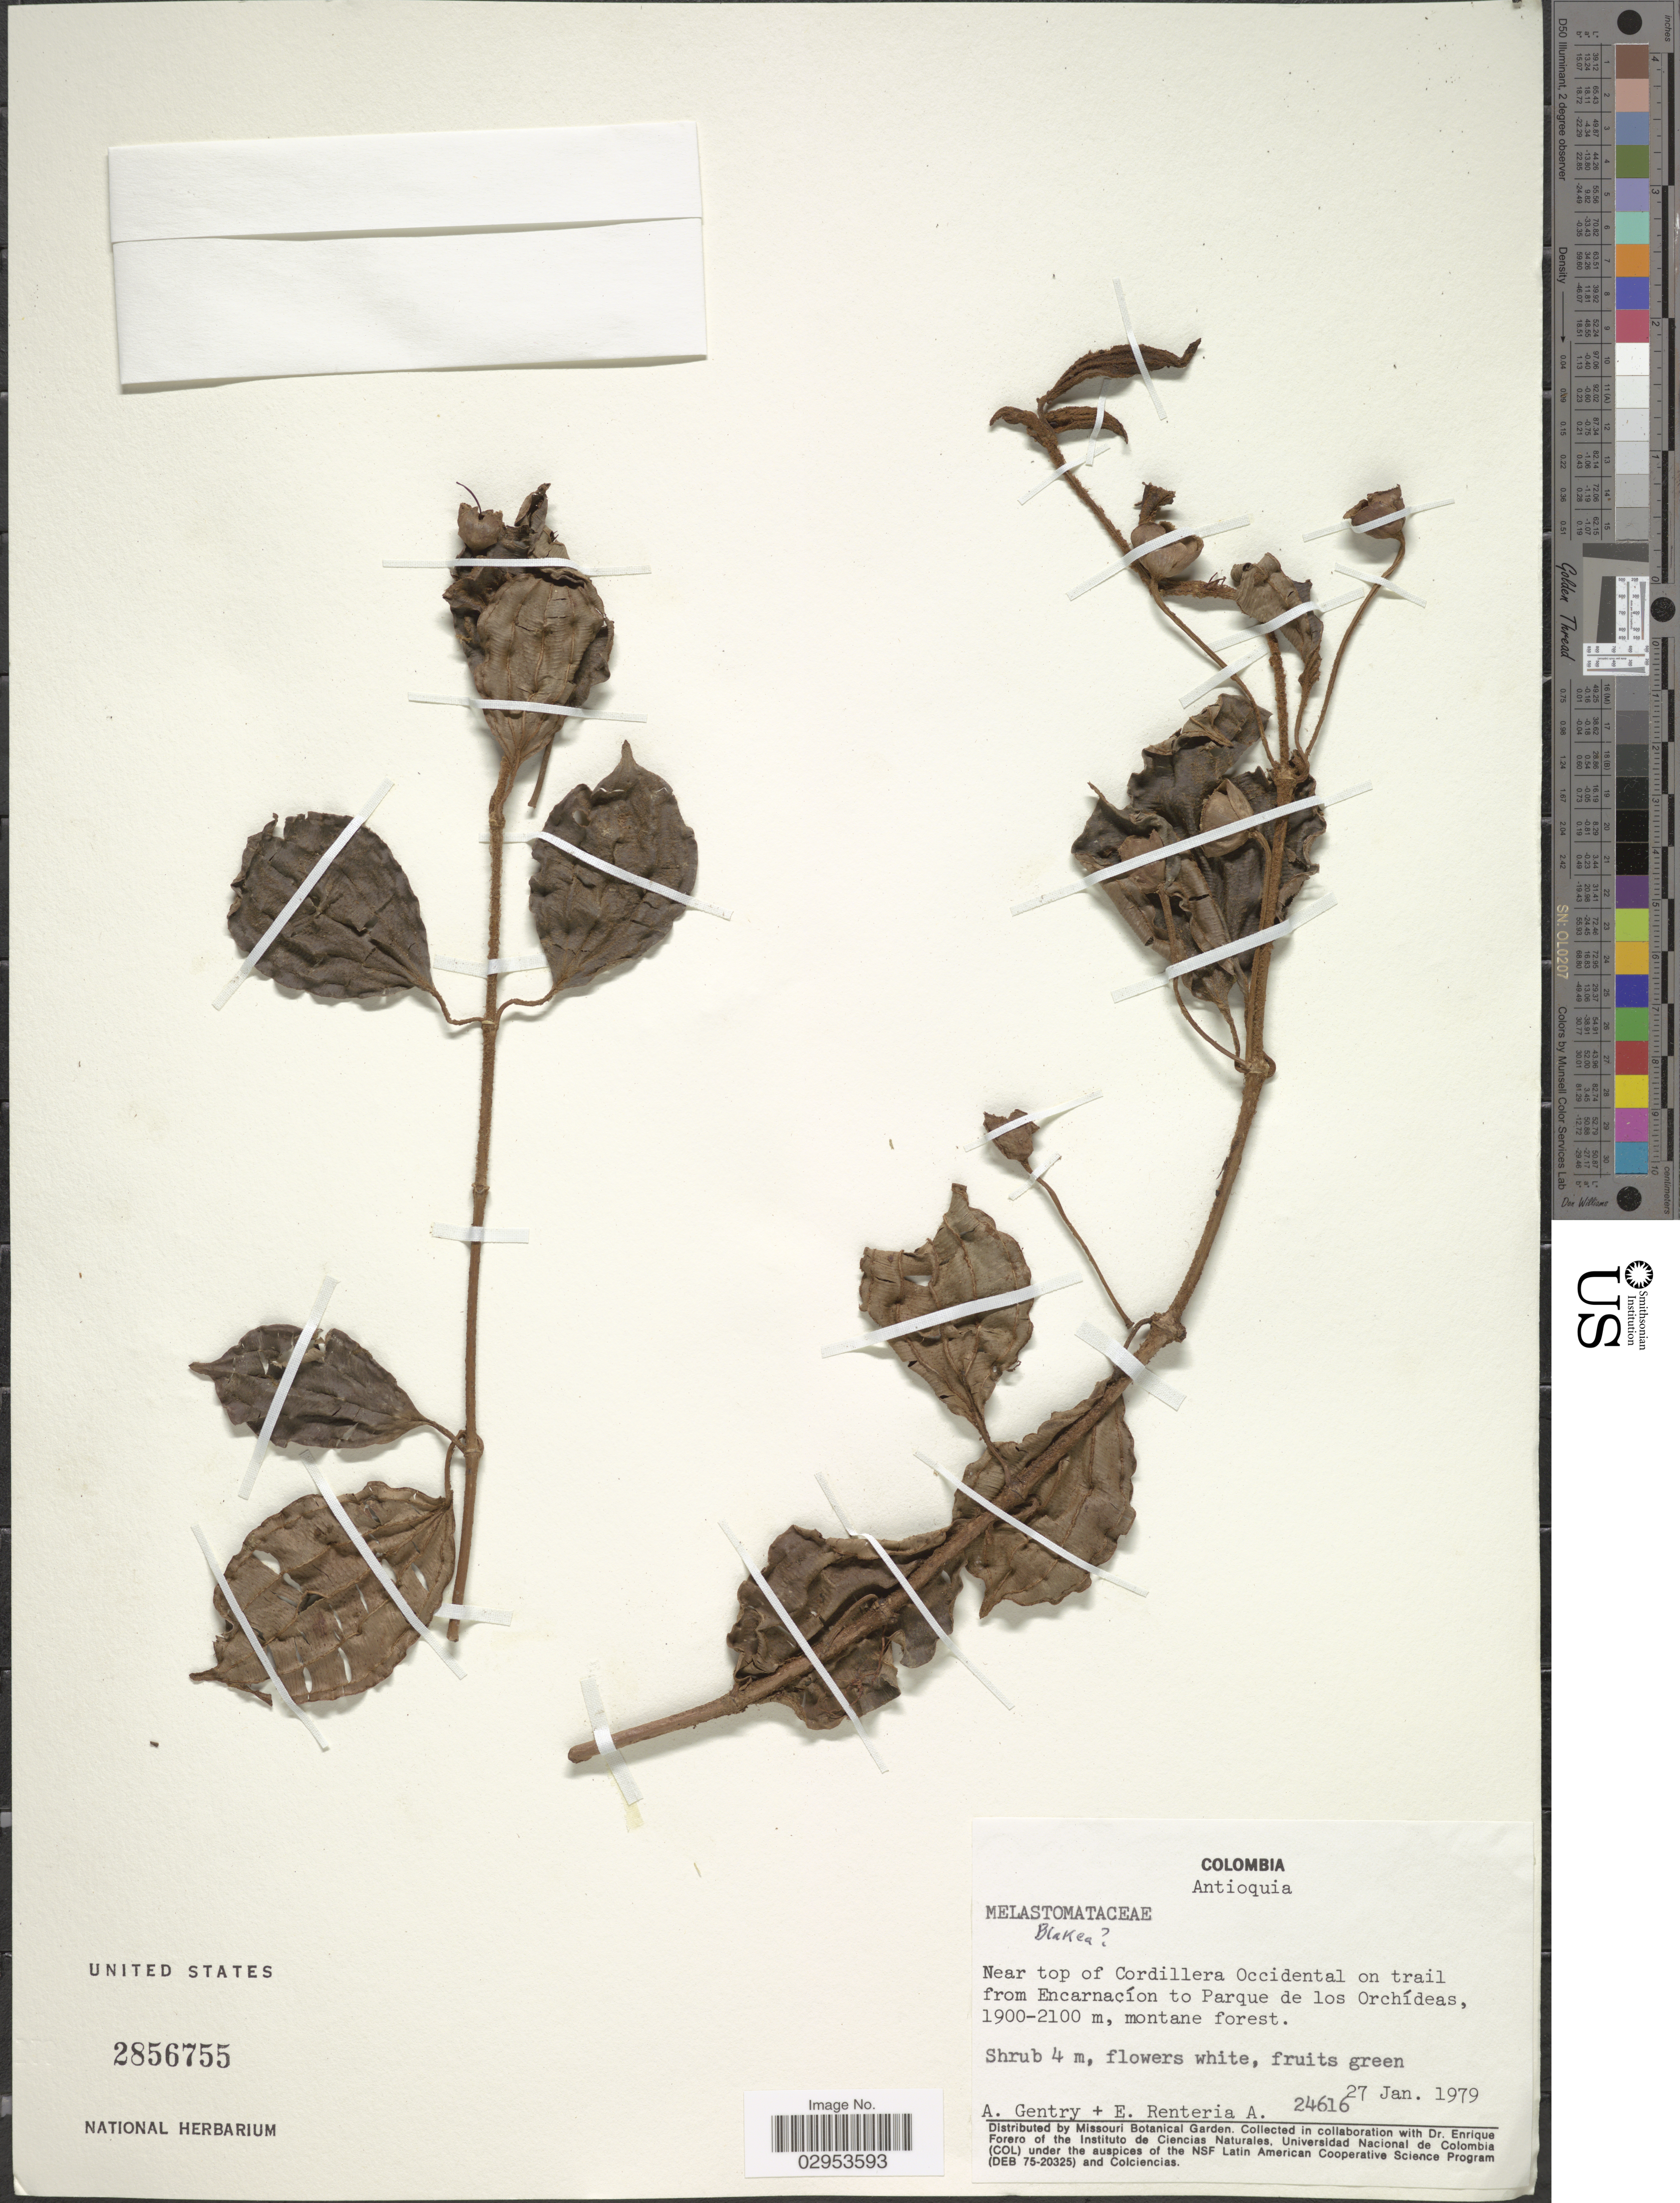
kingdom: Plantae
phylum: Tracheophyta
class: Magnoliopsida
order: Myrtales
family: Melastomataceae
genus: Blakea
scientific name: Blakea sp.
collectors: A. H. Gentry & E. Renteria A.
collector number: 24616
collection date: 1979-01-27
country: Colombia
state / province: Antioquia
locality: Near top of Cordillera Occidental on trail from Encarnacíon to Parque de los Orchídeas.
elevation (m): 1900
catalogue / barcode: US 2856755